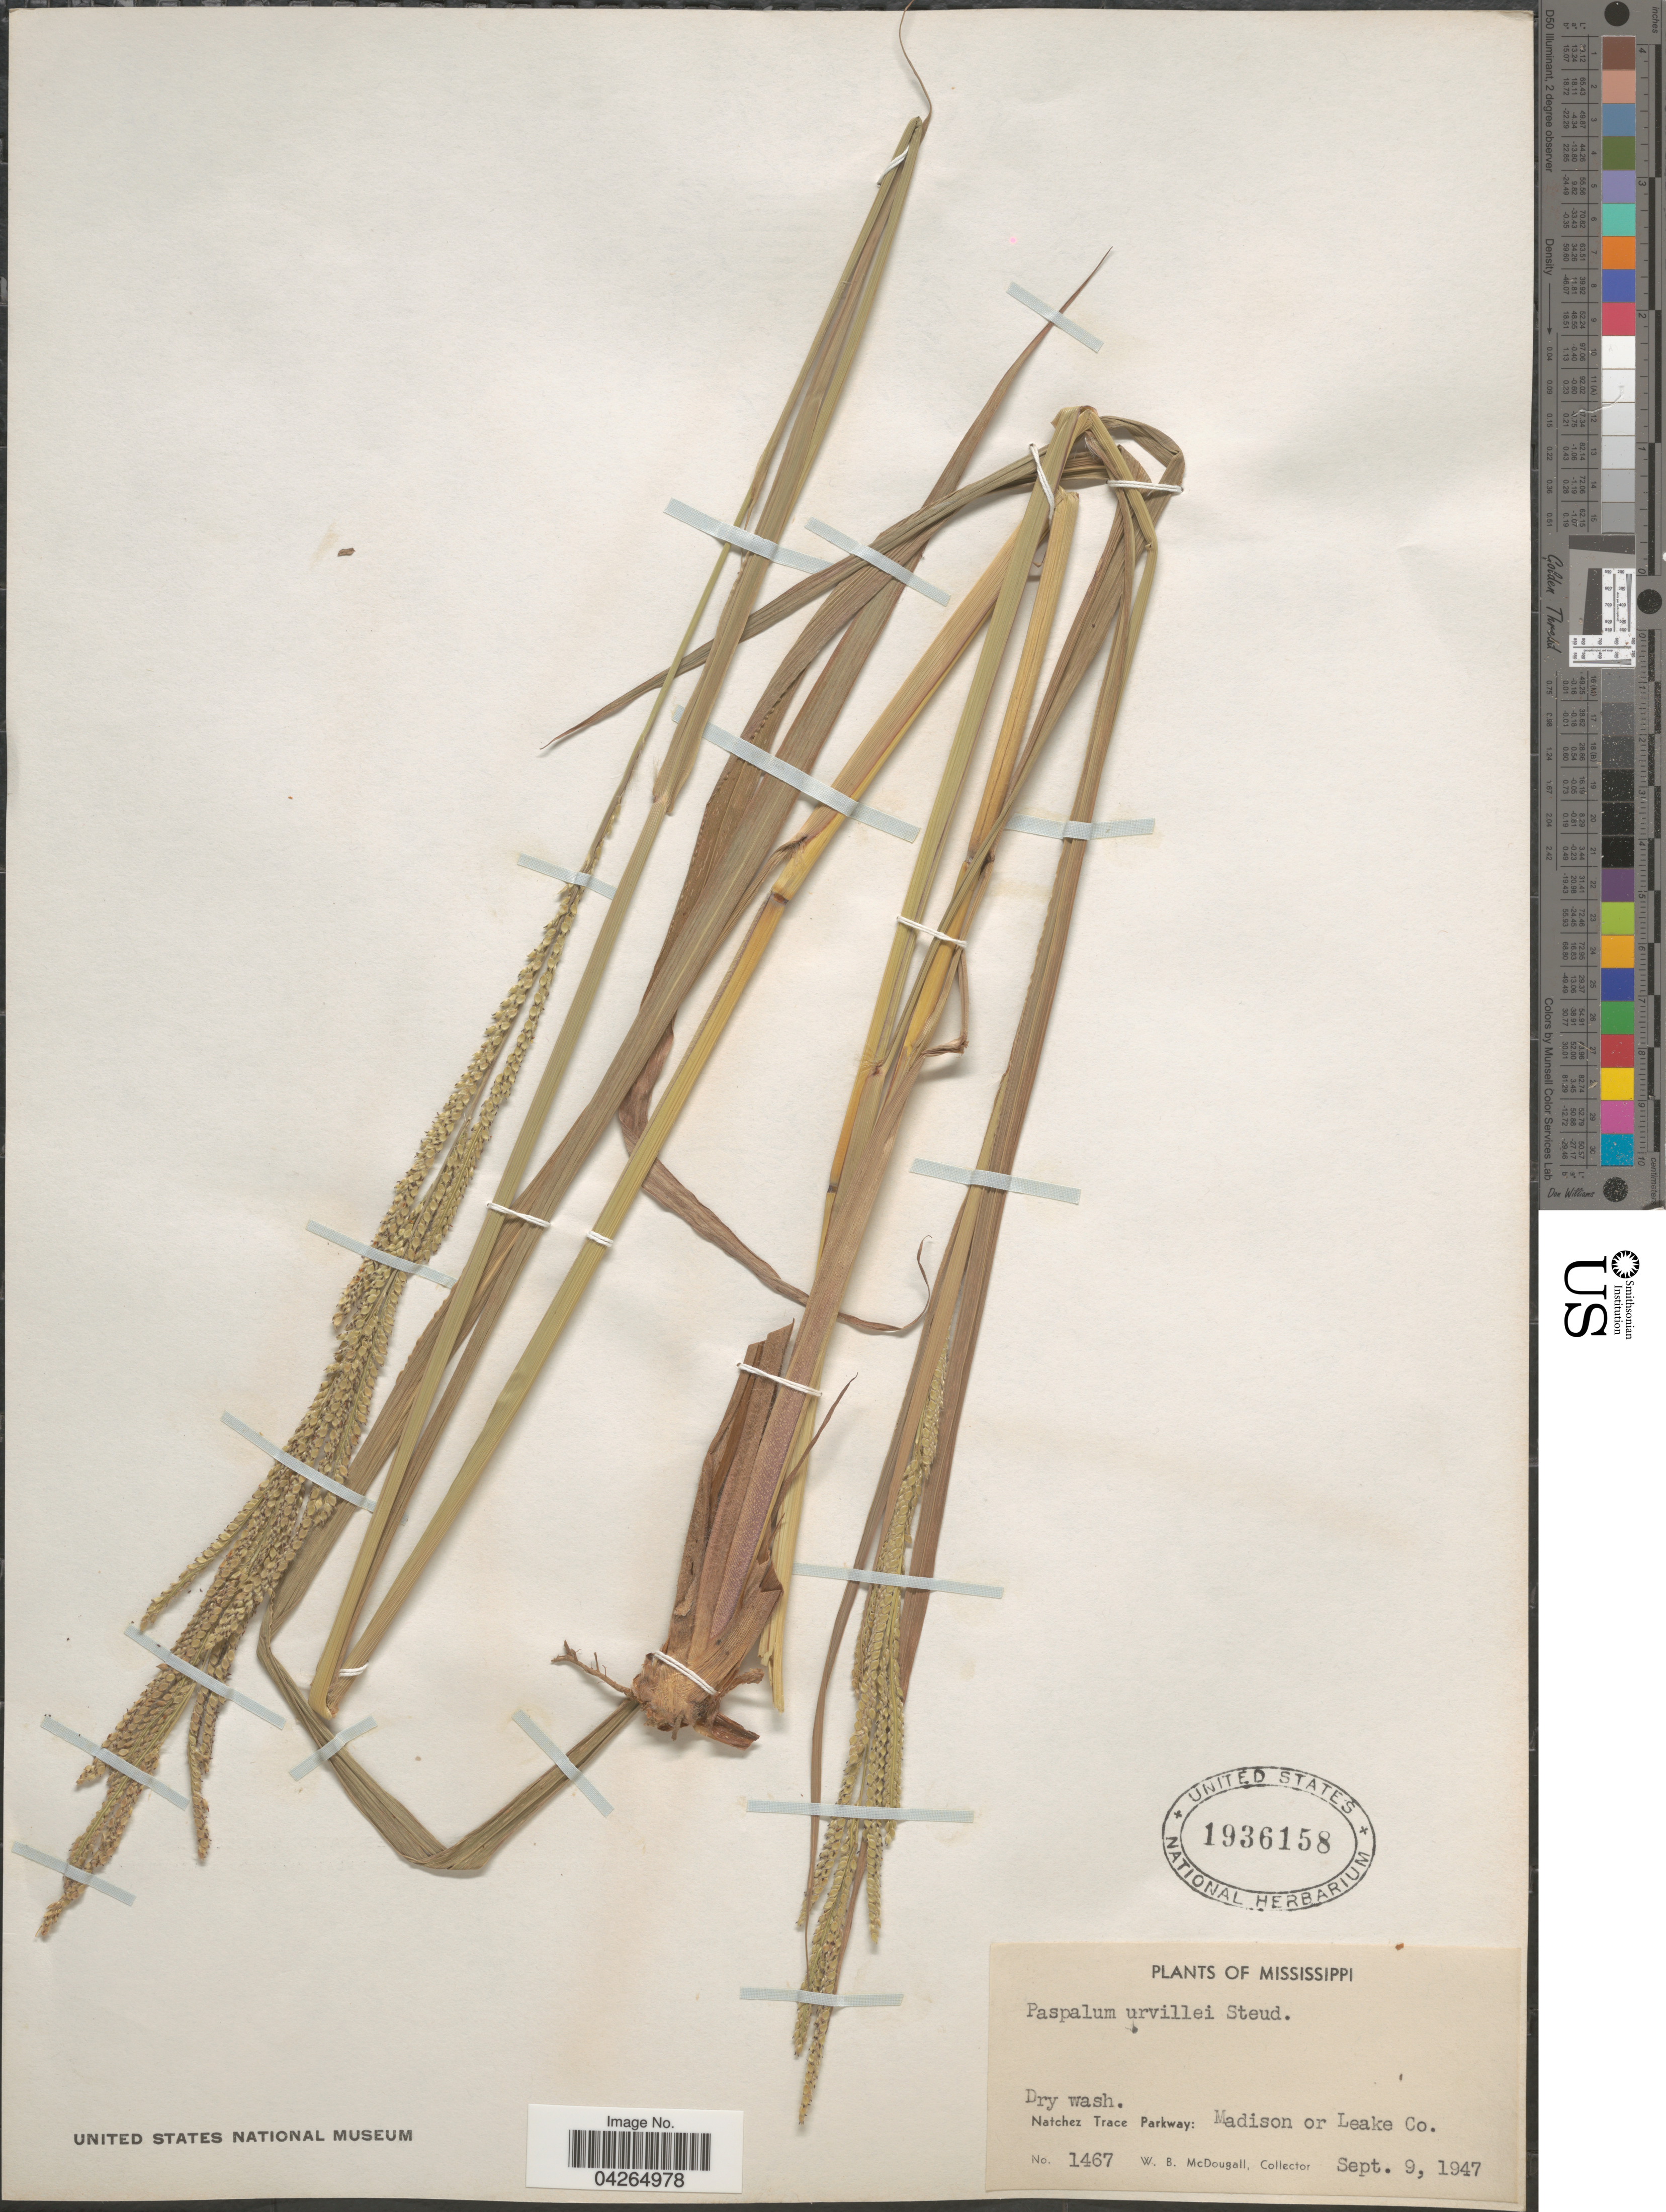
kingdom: Plantae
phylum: Tracheophyta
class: Liliopsida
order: Poales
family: Poaceae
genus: Paspalum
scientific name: Paspalum urvillei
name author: Steud.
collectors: W. B. McDougal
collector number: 1467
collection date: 1947-09-09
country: United States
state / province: Mississippi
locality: Natchez Trace Parkway: Madison or Leake Co.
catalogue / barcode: US 1936158